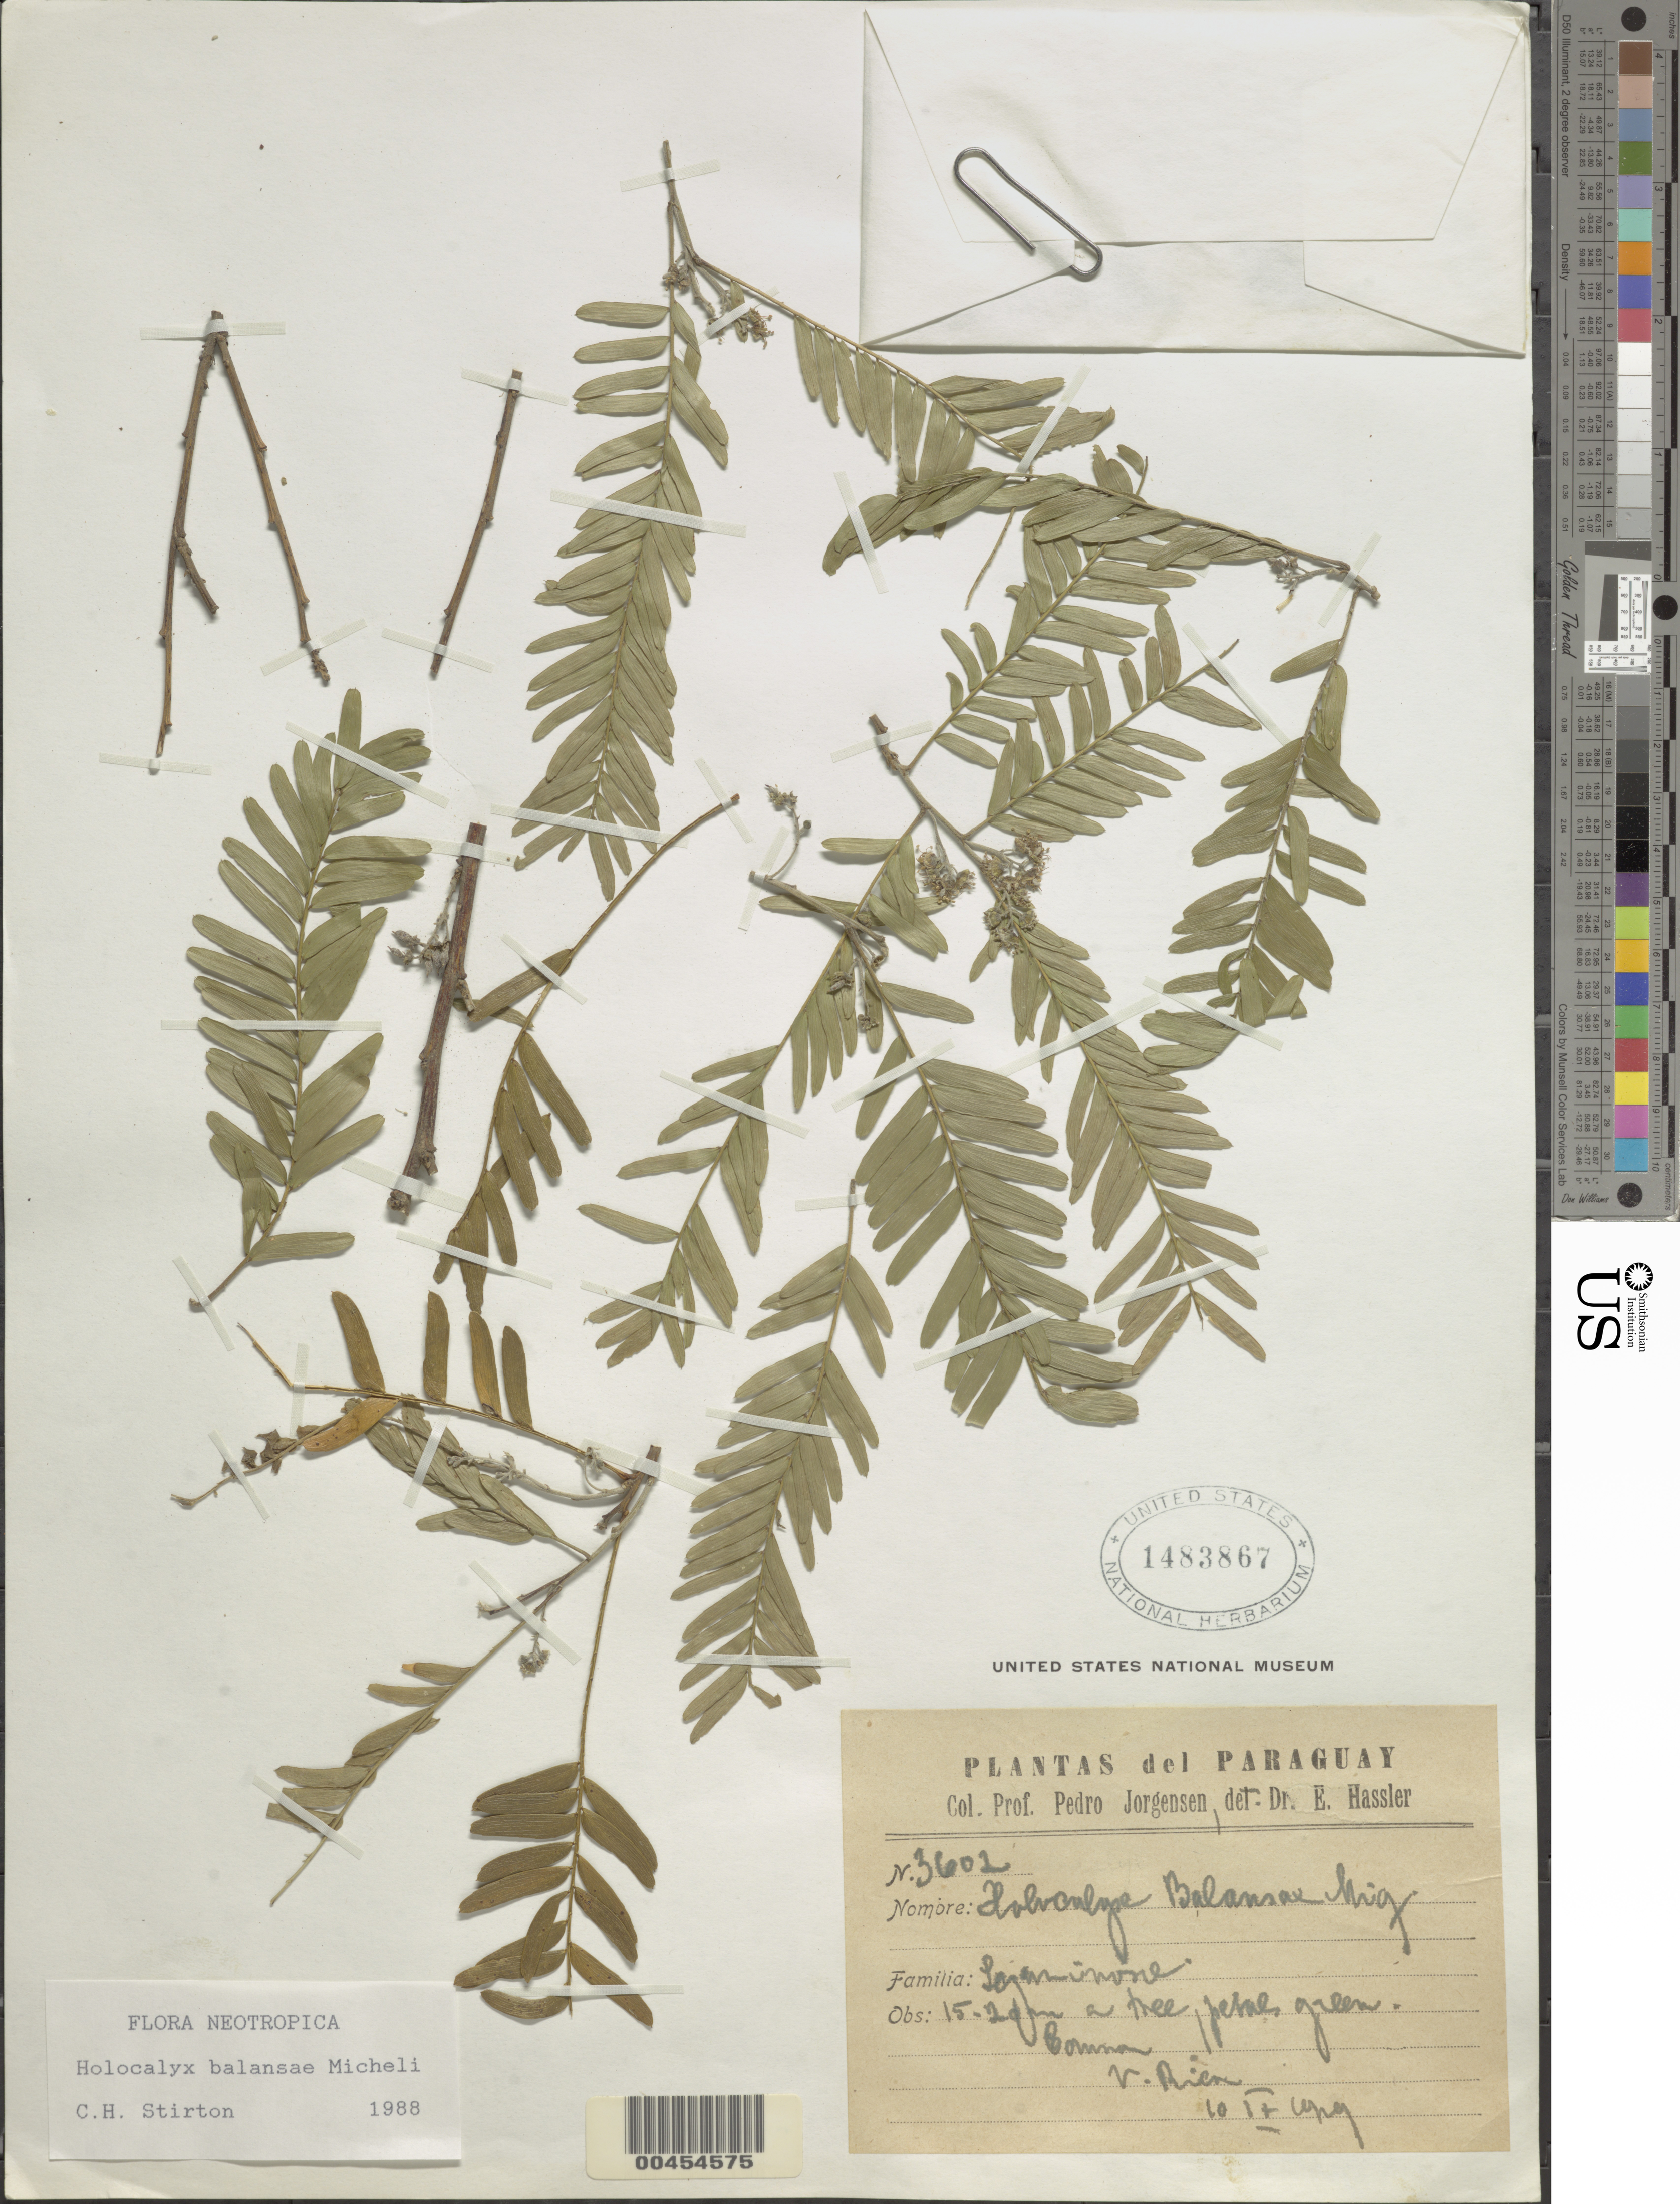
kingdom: Plantae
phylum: Tracheophyta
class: Magnoliopsida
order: Fabales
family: Fabaceae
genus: Holocalyx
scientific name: Holocalyx balansae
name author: Micheli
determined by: Stirton, Charles H.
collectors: P. Jorgensen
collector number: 3602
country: Paraguay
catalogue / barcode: US 1483867